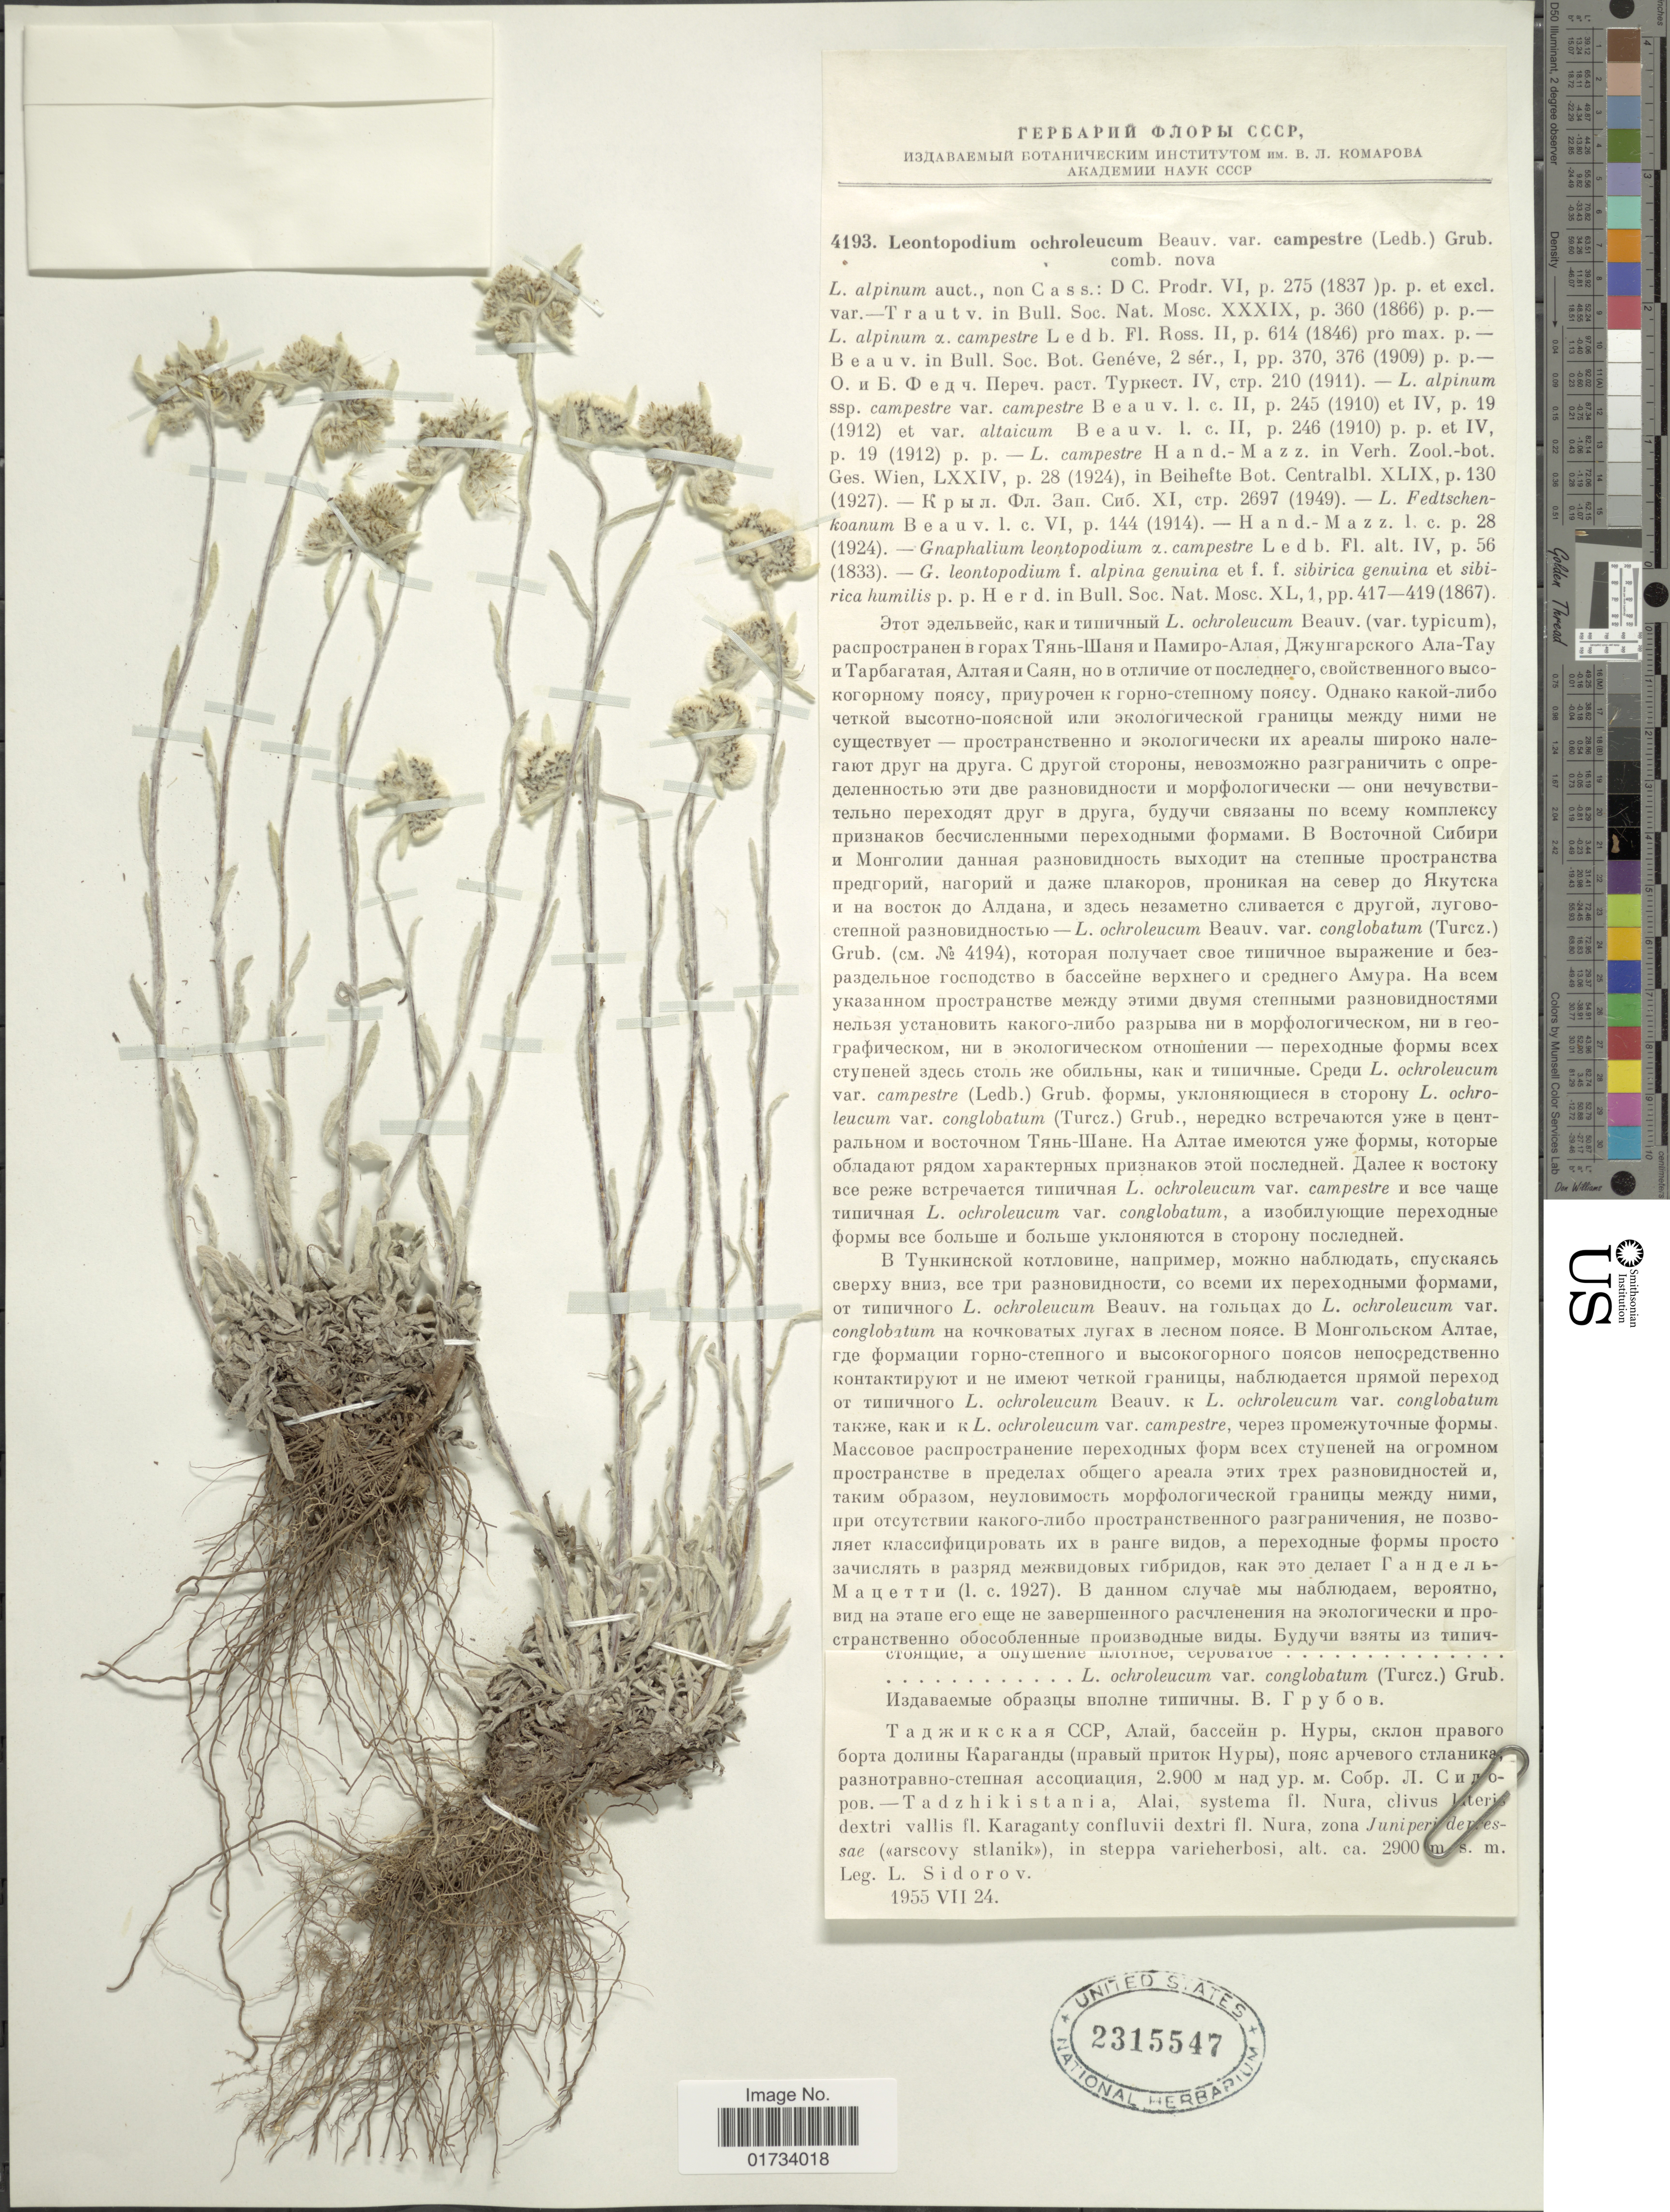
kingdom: Plantae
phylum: Tracheophyta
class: Magnoliopsida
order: Asterales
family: Asteraceae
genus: Leontopodium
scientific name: Leontopodium ochroleucum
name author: Beauverd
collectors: L. Sidorov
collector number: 4193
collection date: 1955-07-24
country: Tajikistan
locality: Tadzhikistania, Alai, systema, Nura, clivus lateris dextri vallis, Karanganty confluvii dextri Nura, zona Juniperi depressae, in steppa varieherbosi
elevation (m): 2900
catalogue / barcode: US 2315547